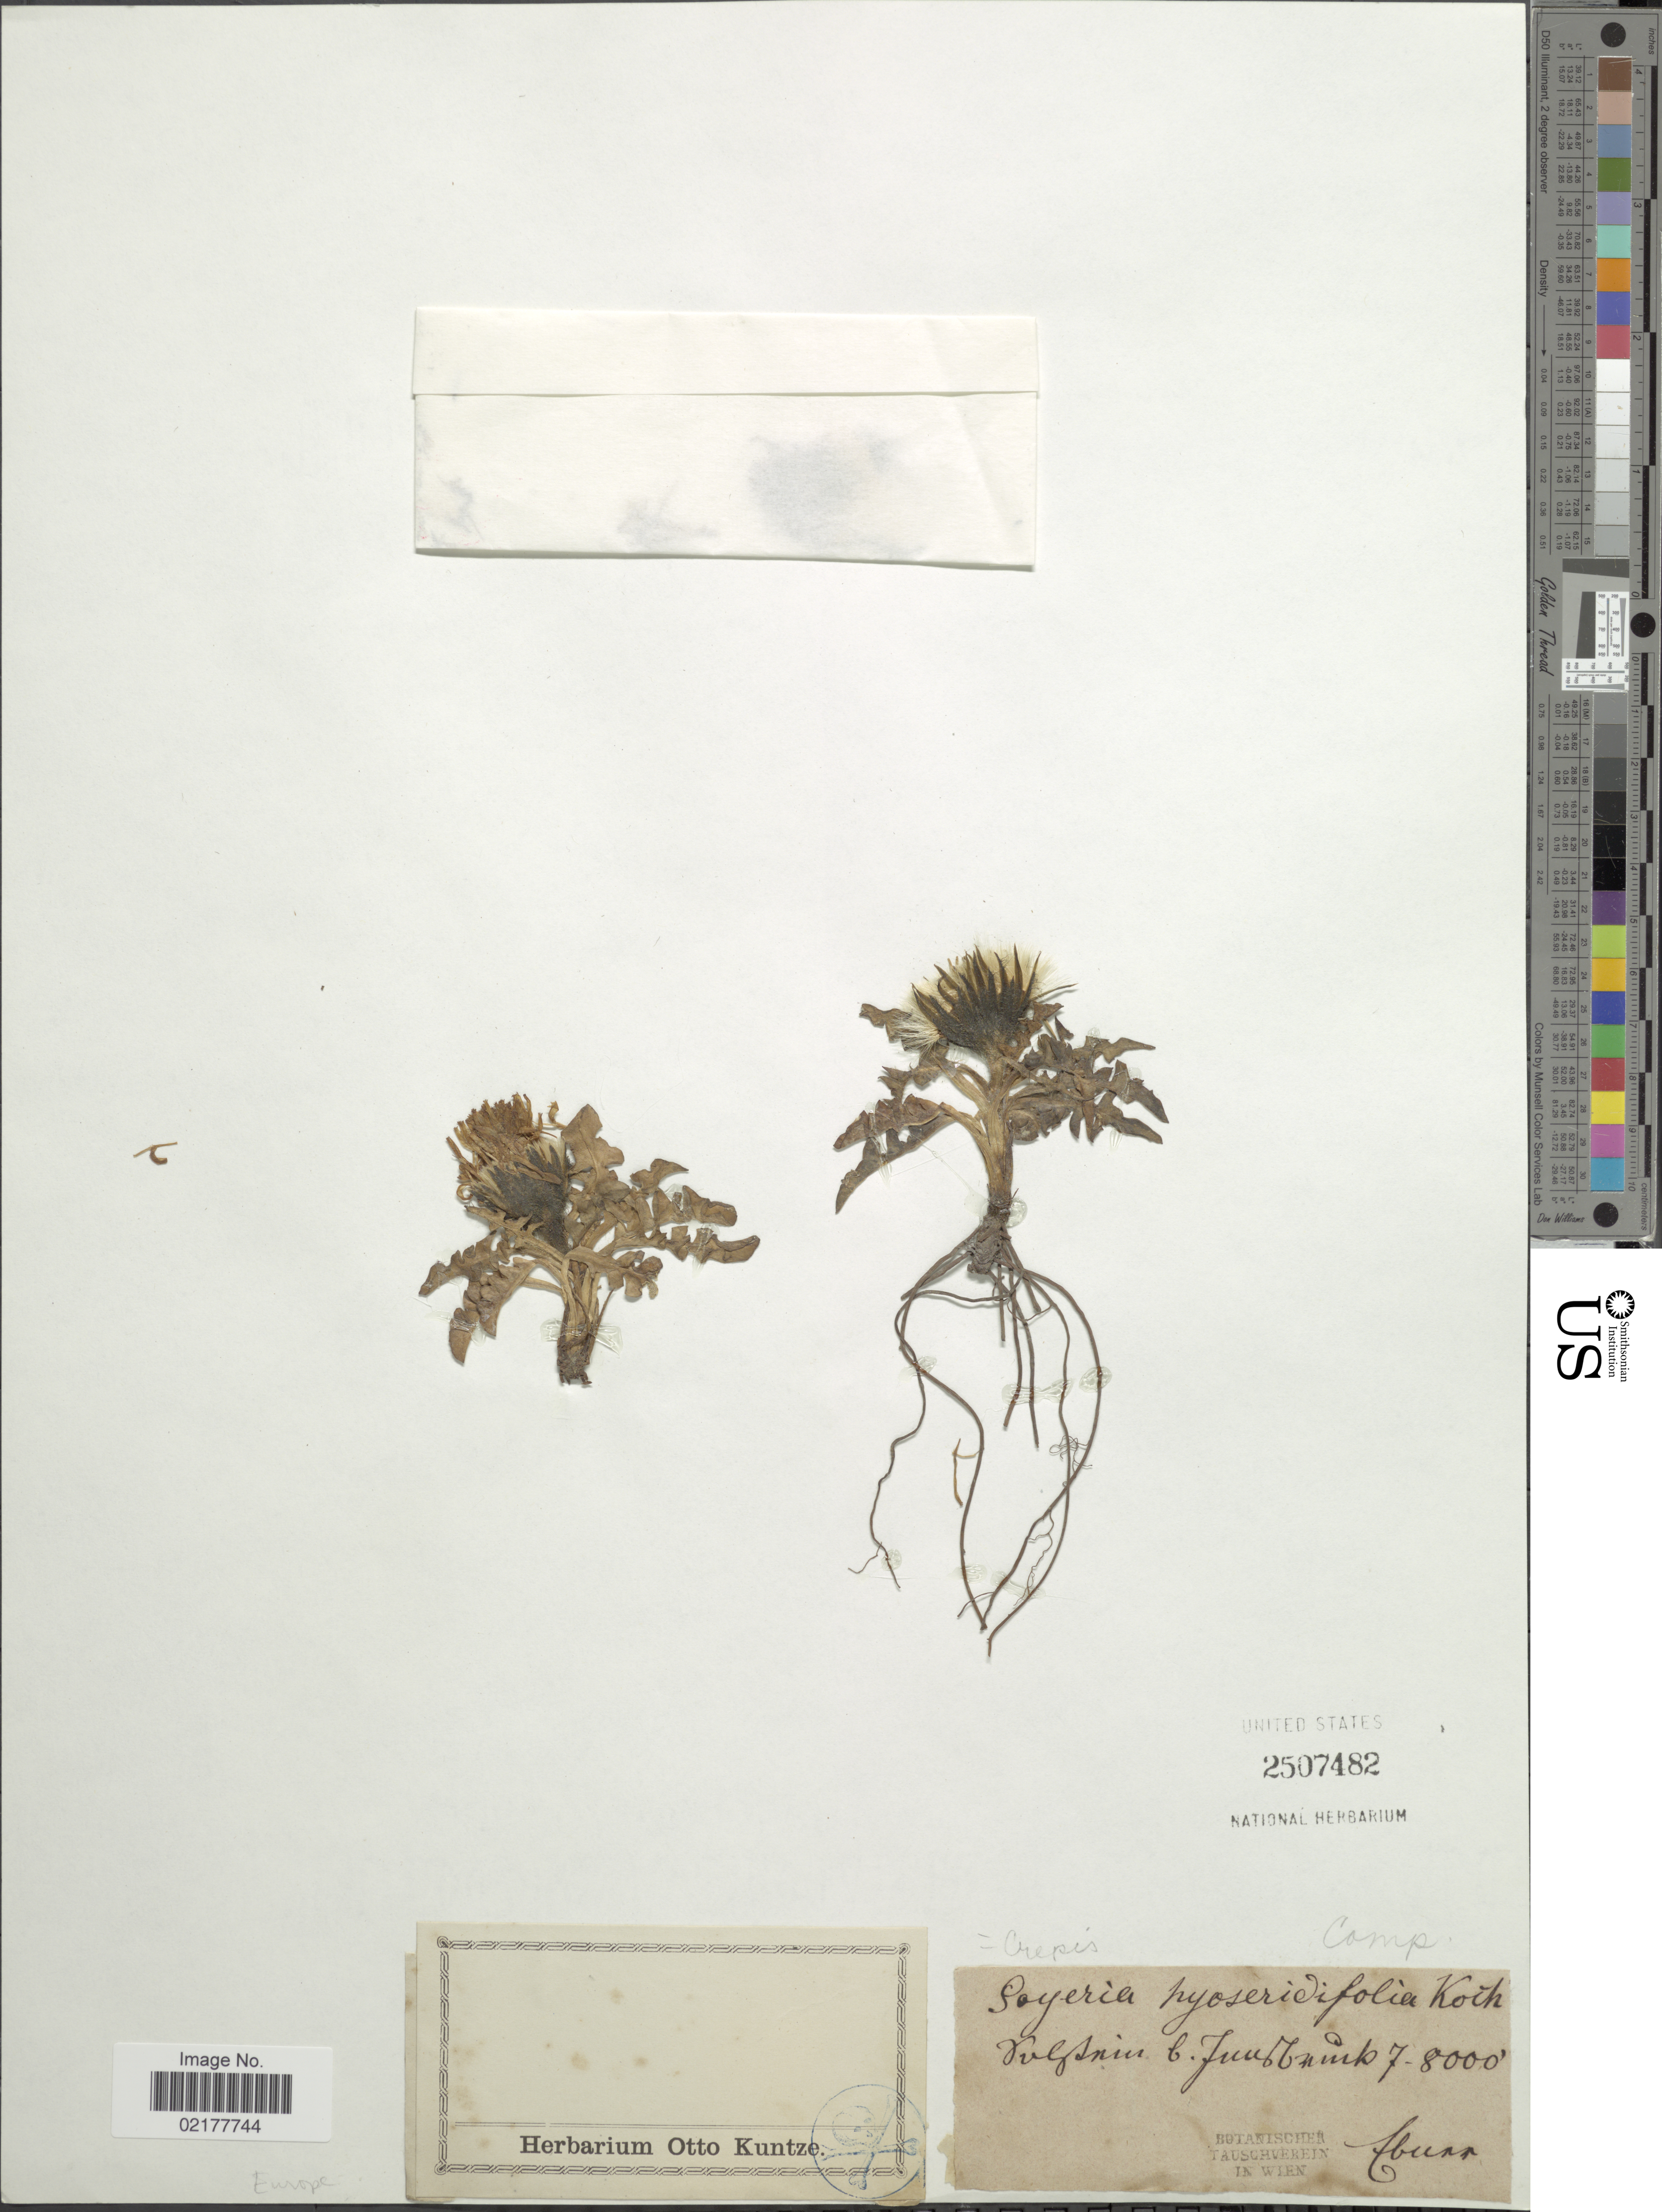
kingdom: Plantae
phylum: Tracheophyta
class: Magnoliopsida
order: Asterales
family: Asteraceae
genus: Crepis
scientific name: Crepis terglouensis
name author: (Hacq.) A. Kern.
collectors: Abunn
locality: Volfsnin [interpreted]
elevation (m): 2134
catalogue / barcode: US 2507482